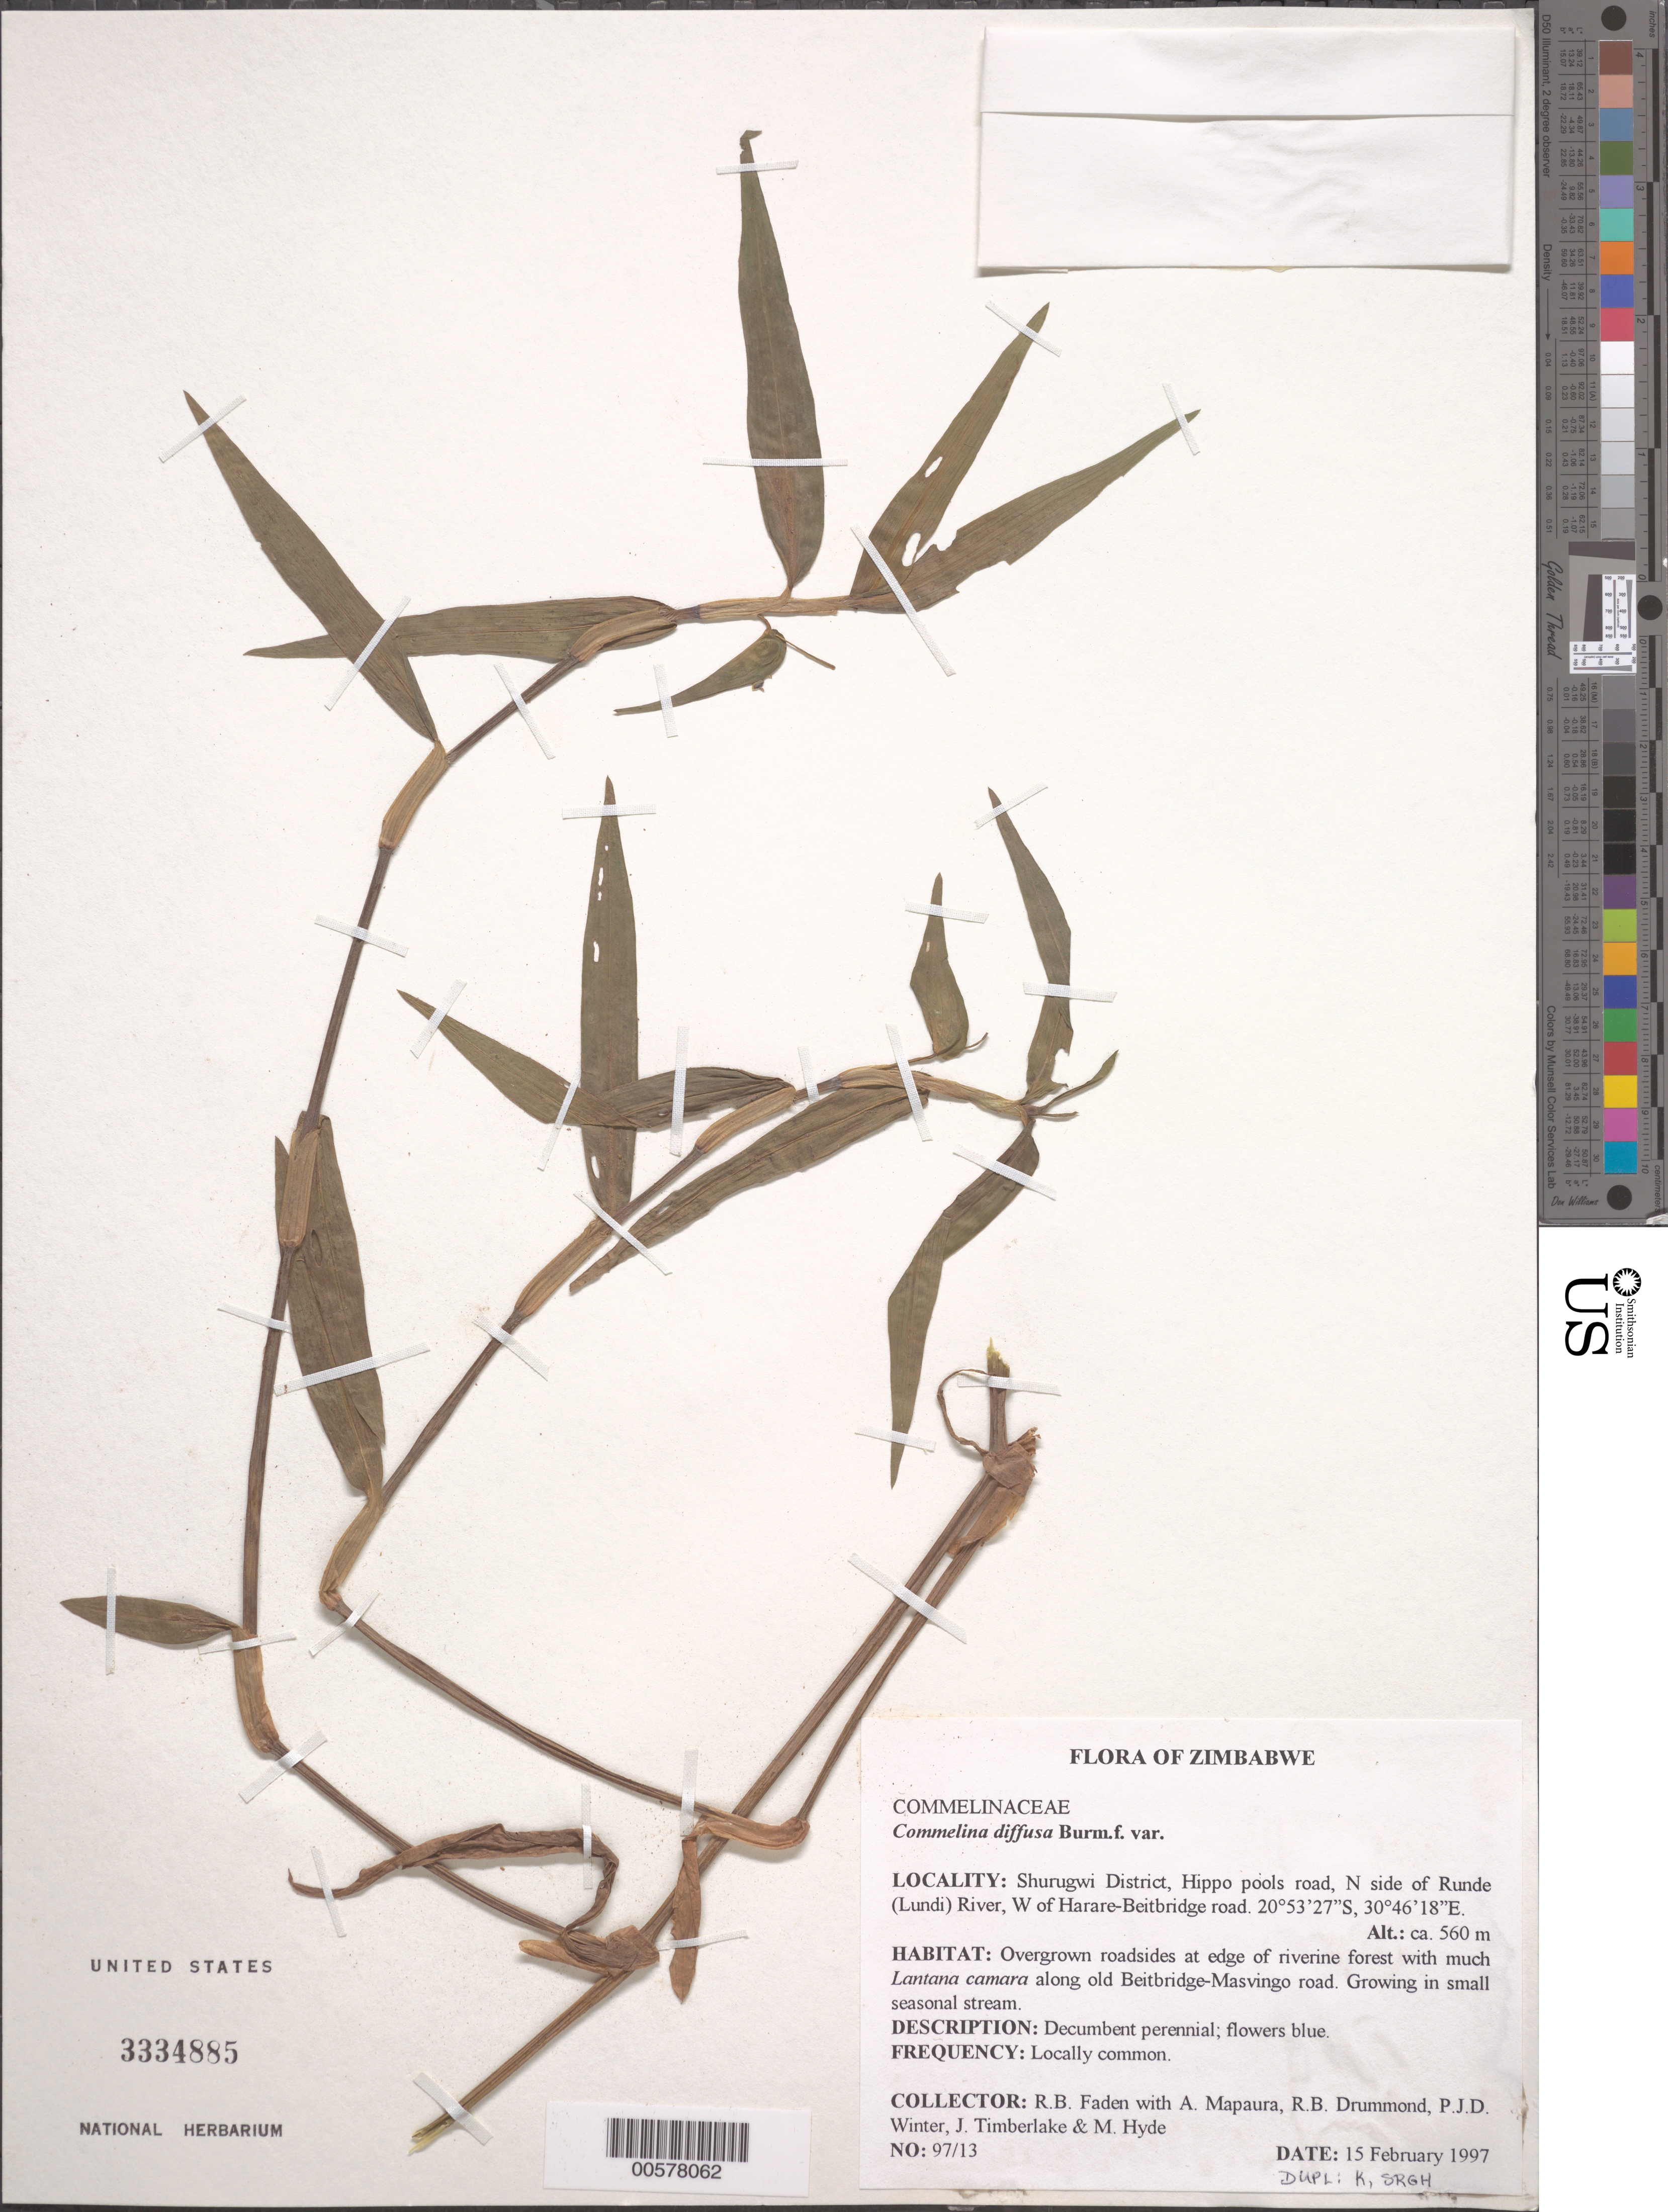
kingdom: Plantae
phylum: Tracheophyta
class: Liliopsida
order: Commelinales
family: Commelinaceae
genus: Commelina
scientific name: Commelina diffusa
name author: Burm. f.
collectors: R. B. Faden, R. Drummond, A. Mapaura, M. Hyde, P. Winter & J. Timberlake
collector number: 97/13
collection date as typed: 15 Feb 1997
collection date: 1997-02-15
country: Zimbabwe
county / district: Shurugwi Dist.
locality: N of runde(lundi)river, w of harare-beitbridge road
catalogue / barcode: US 3334885